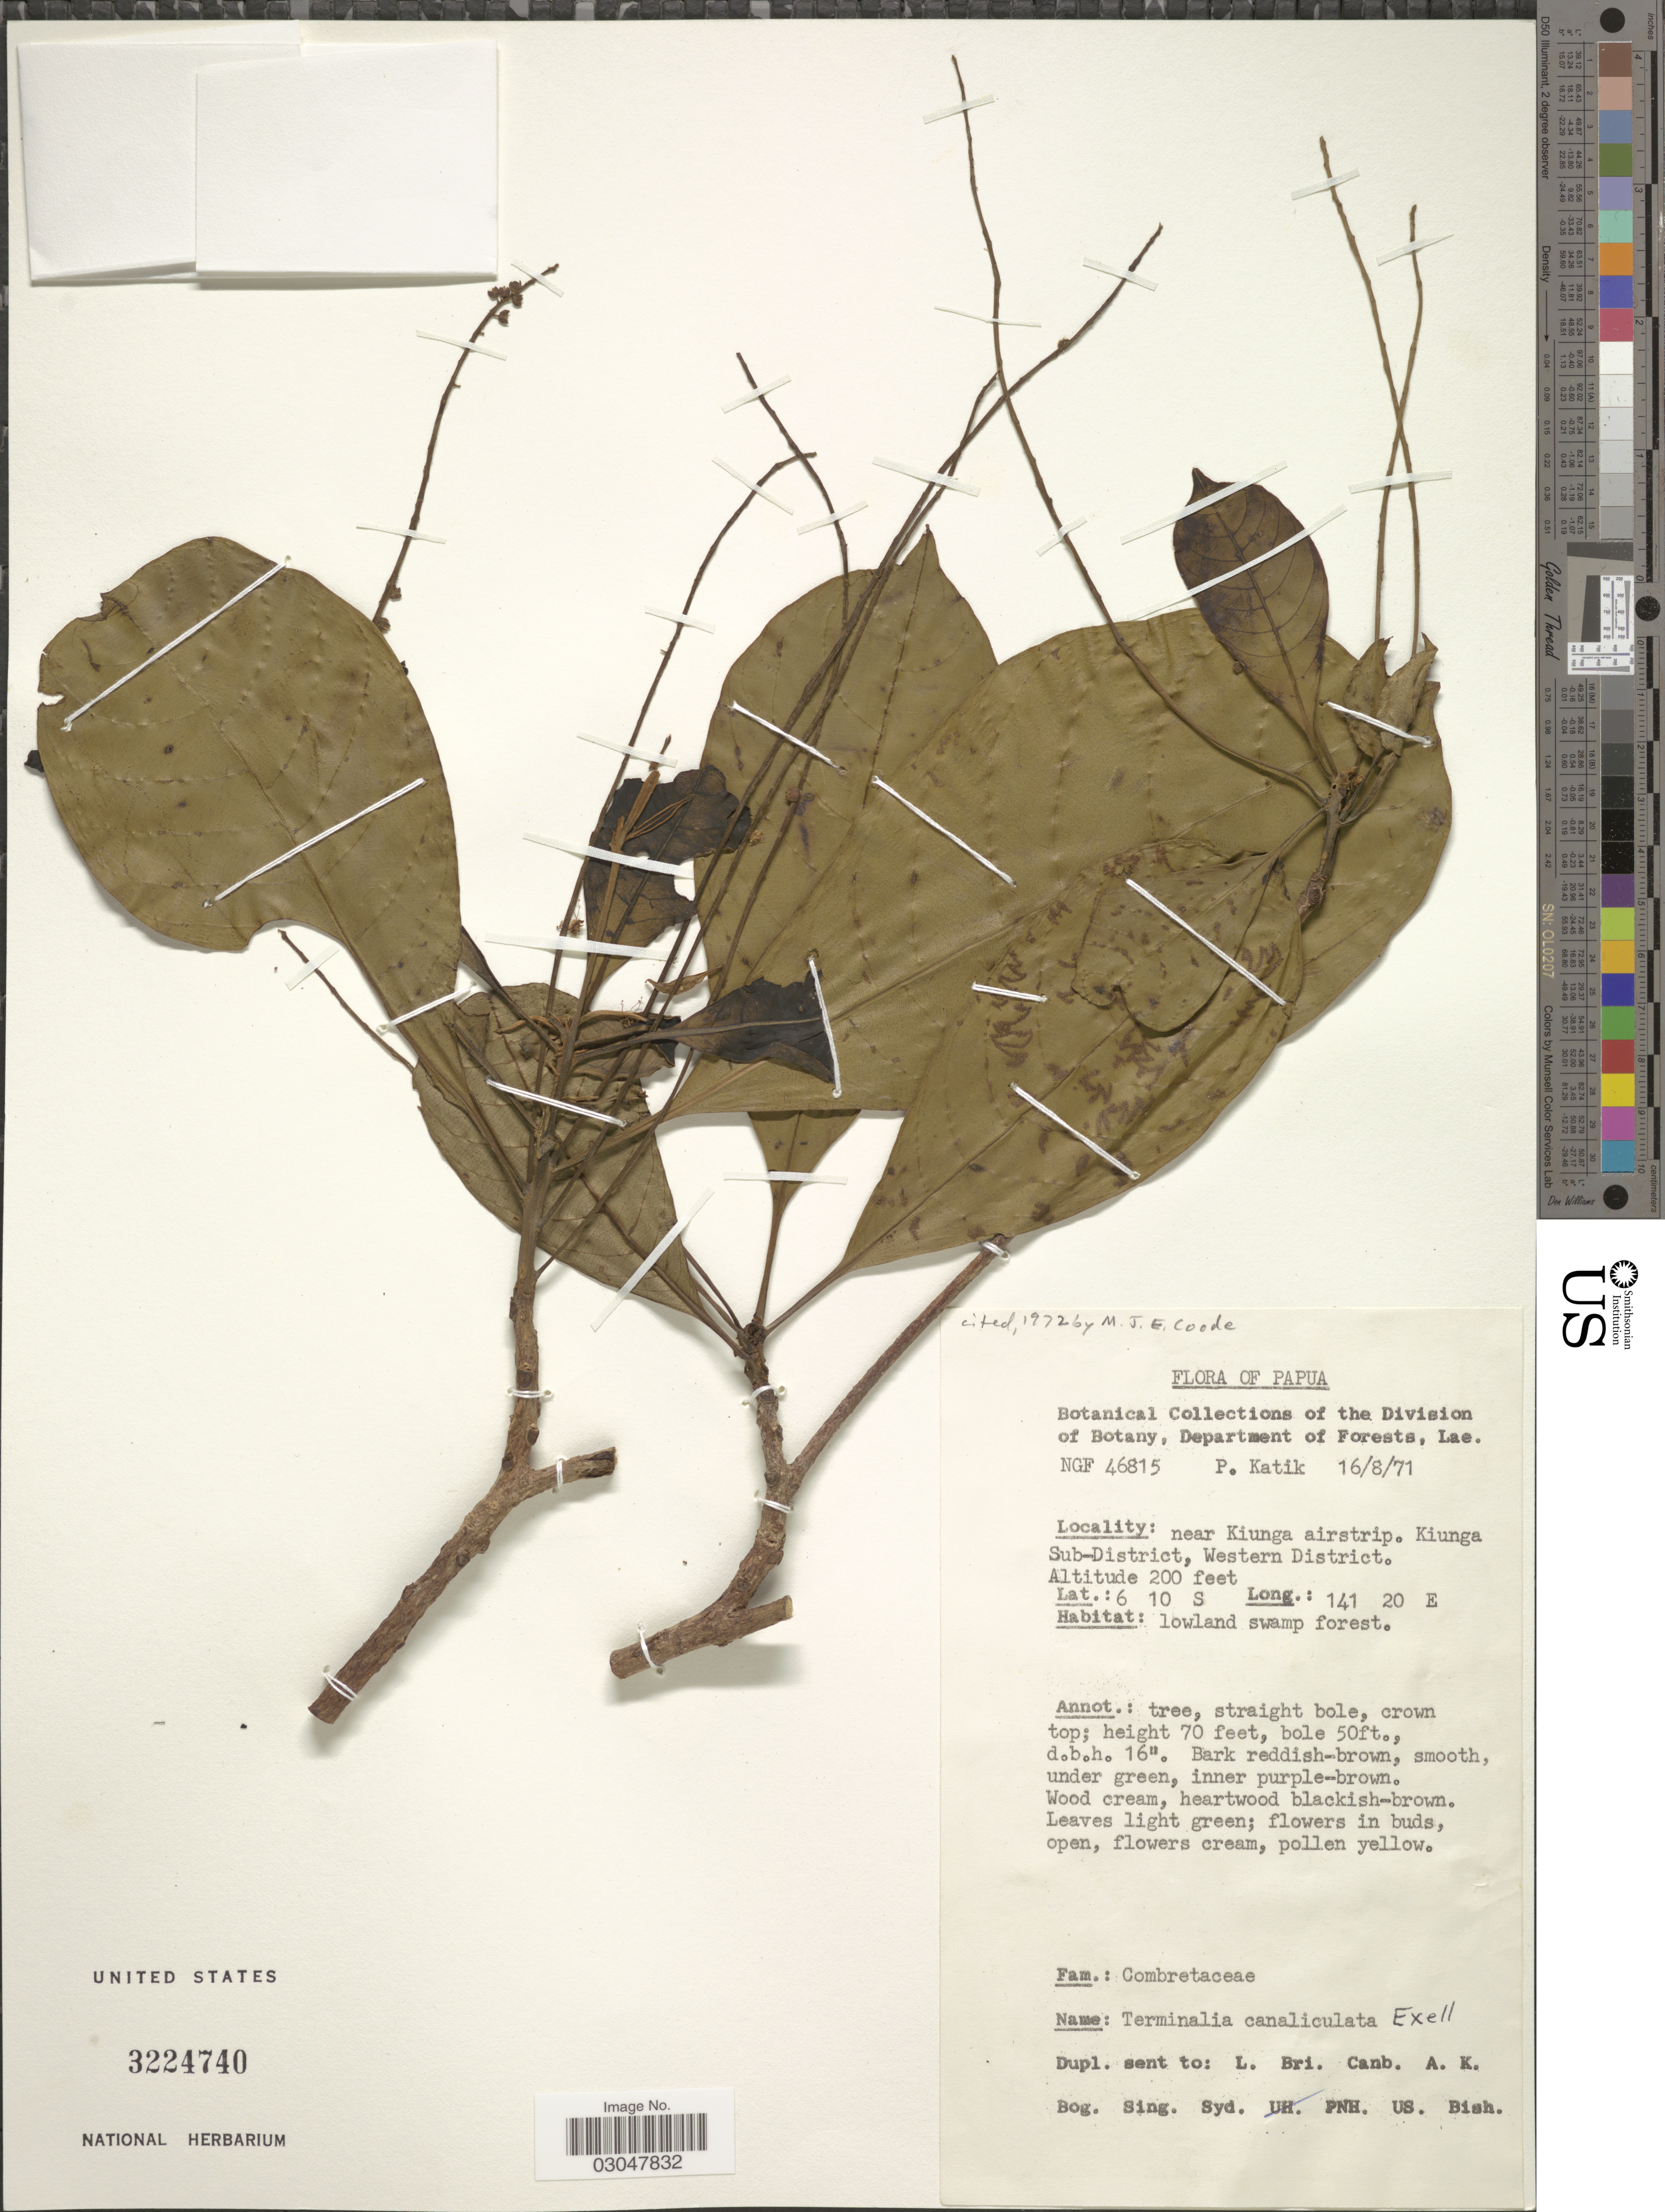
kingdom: Plantae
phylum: Tracheophyta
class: Magnoliopsida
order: Myrtales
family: Combretaceae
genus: Terminalia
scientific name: Terminalia canaliculata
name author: Exell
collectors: P. Katik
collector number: NGF46815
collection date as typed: Transcribed d/m/y: 16/8/71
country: Papua New Guinea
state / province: Manus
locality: Papua. Near Kiunga aistrip. Kiunga Sub-District, Western District.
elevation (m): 61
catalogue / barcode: US 3224740